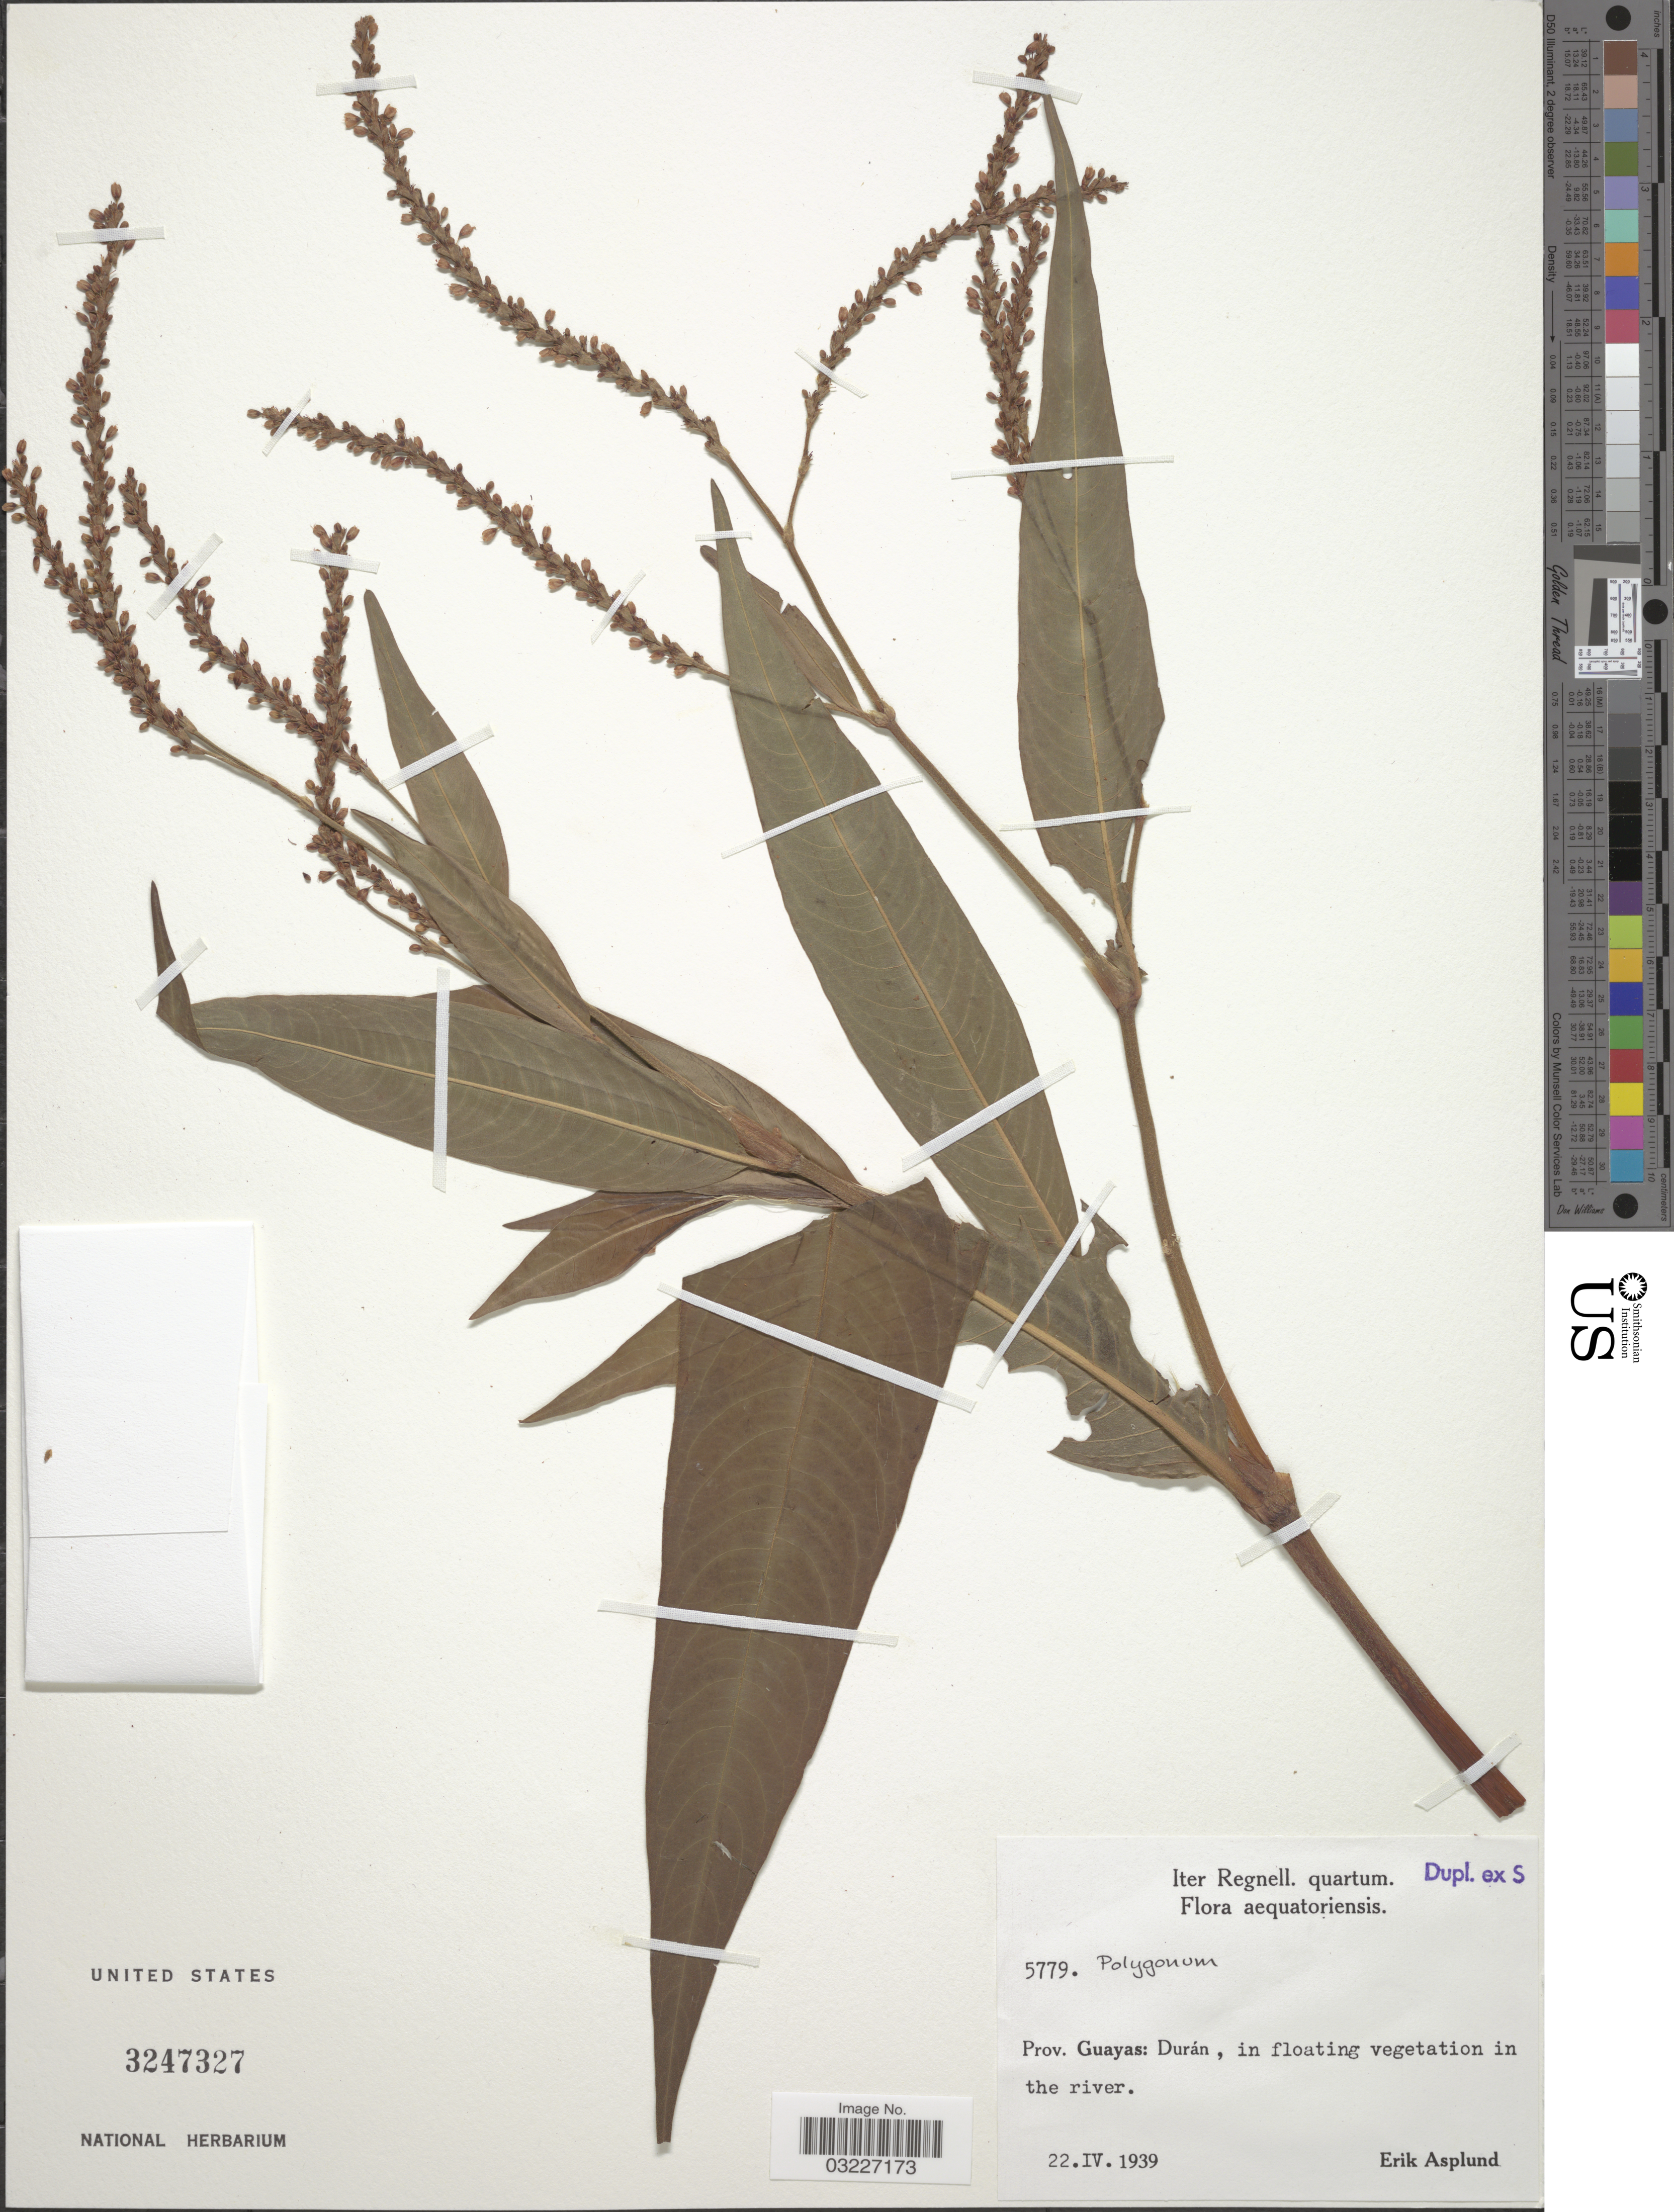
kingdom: Plantae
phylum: Tracheophyta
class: Magnoliopsida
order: Caryophyllales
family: Polygonaceae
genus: Polygonum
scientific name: Polygonum sp.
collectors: E. Asplund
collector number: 5779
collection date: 1939-04-22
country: Ecuador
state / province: Guayas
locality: Durán.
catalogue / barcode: US 3247327